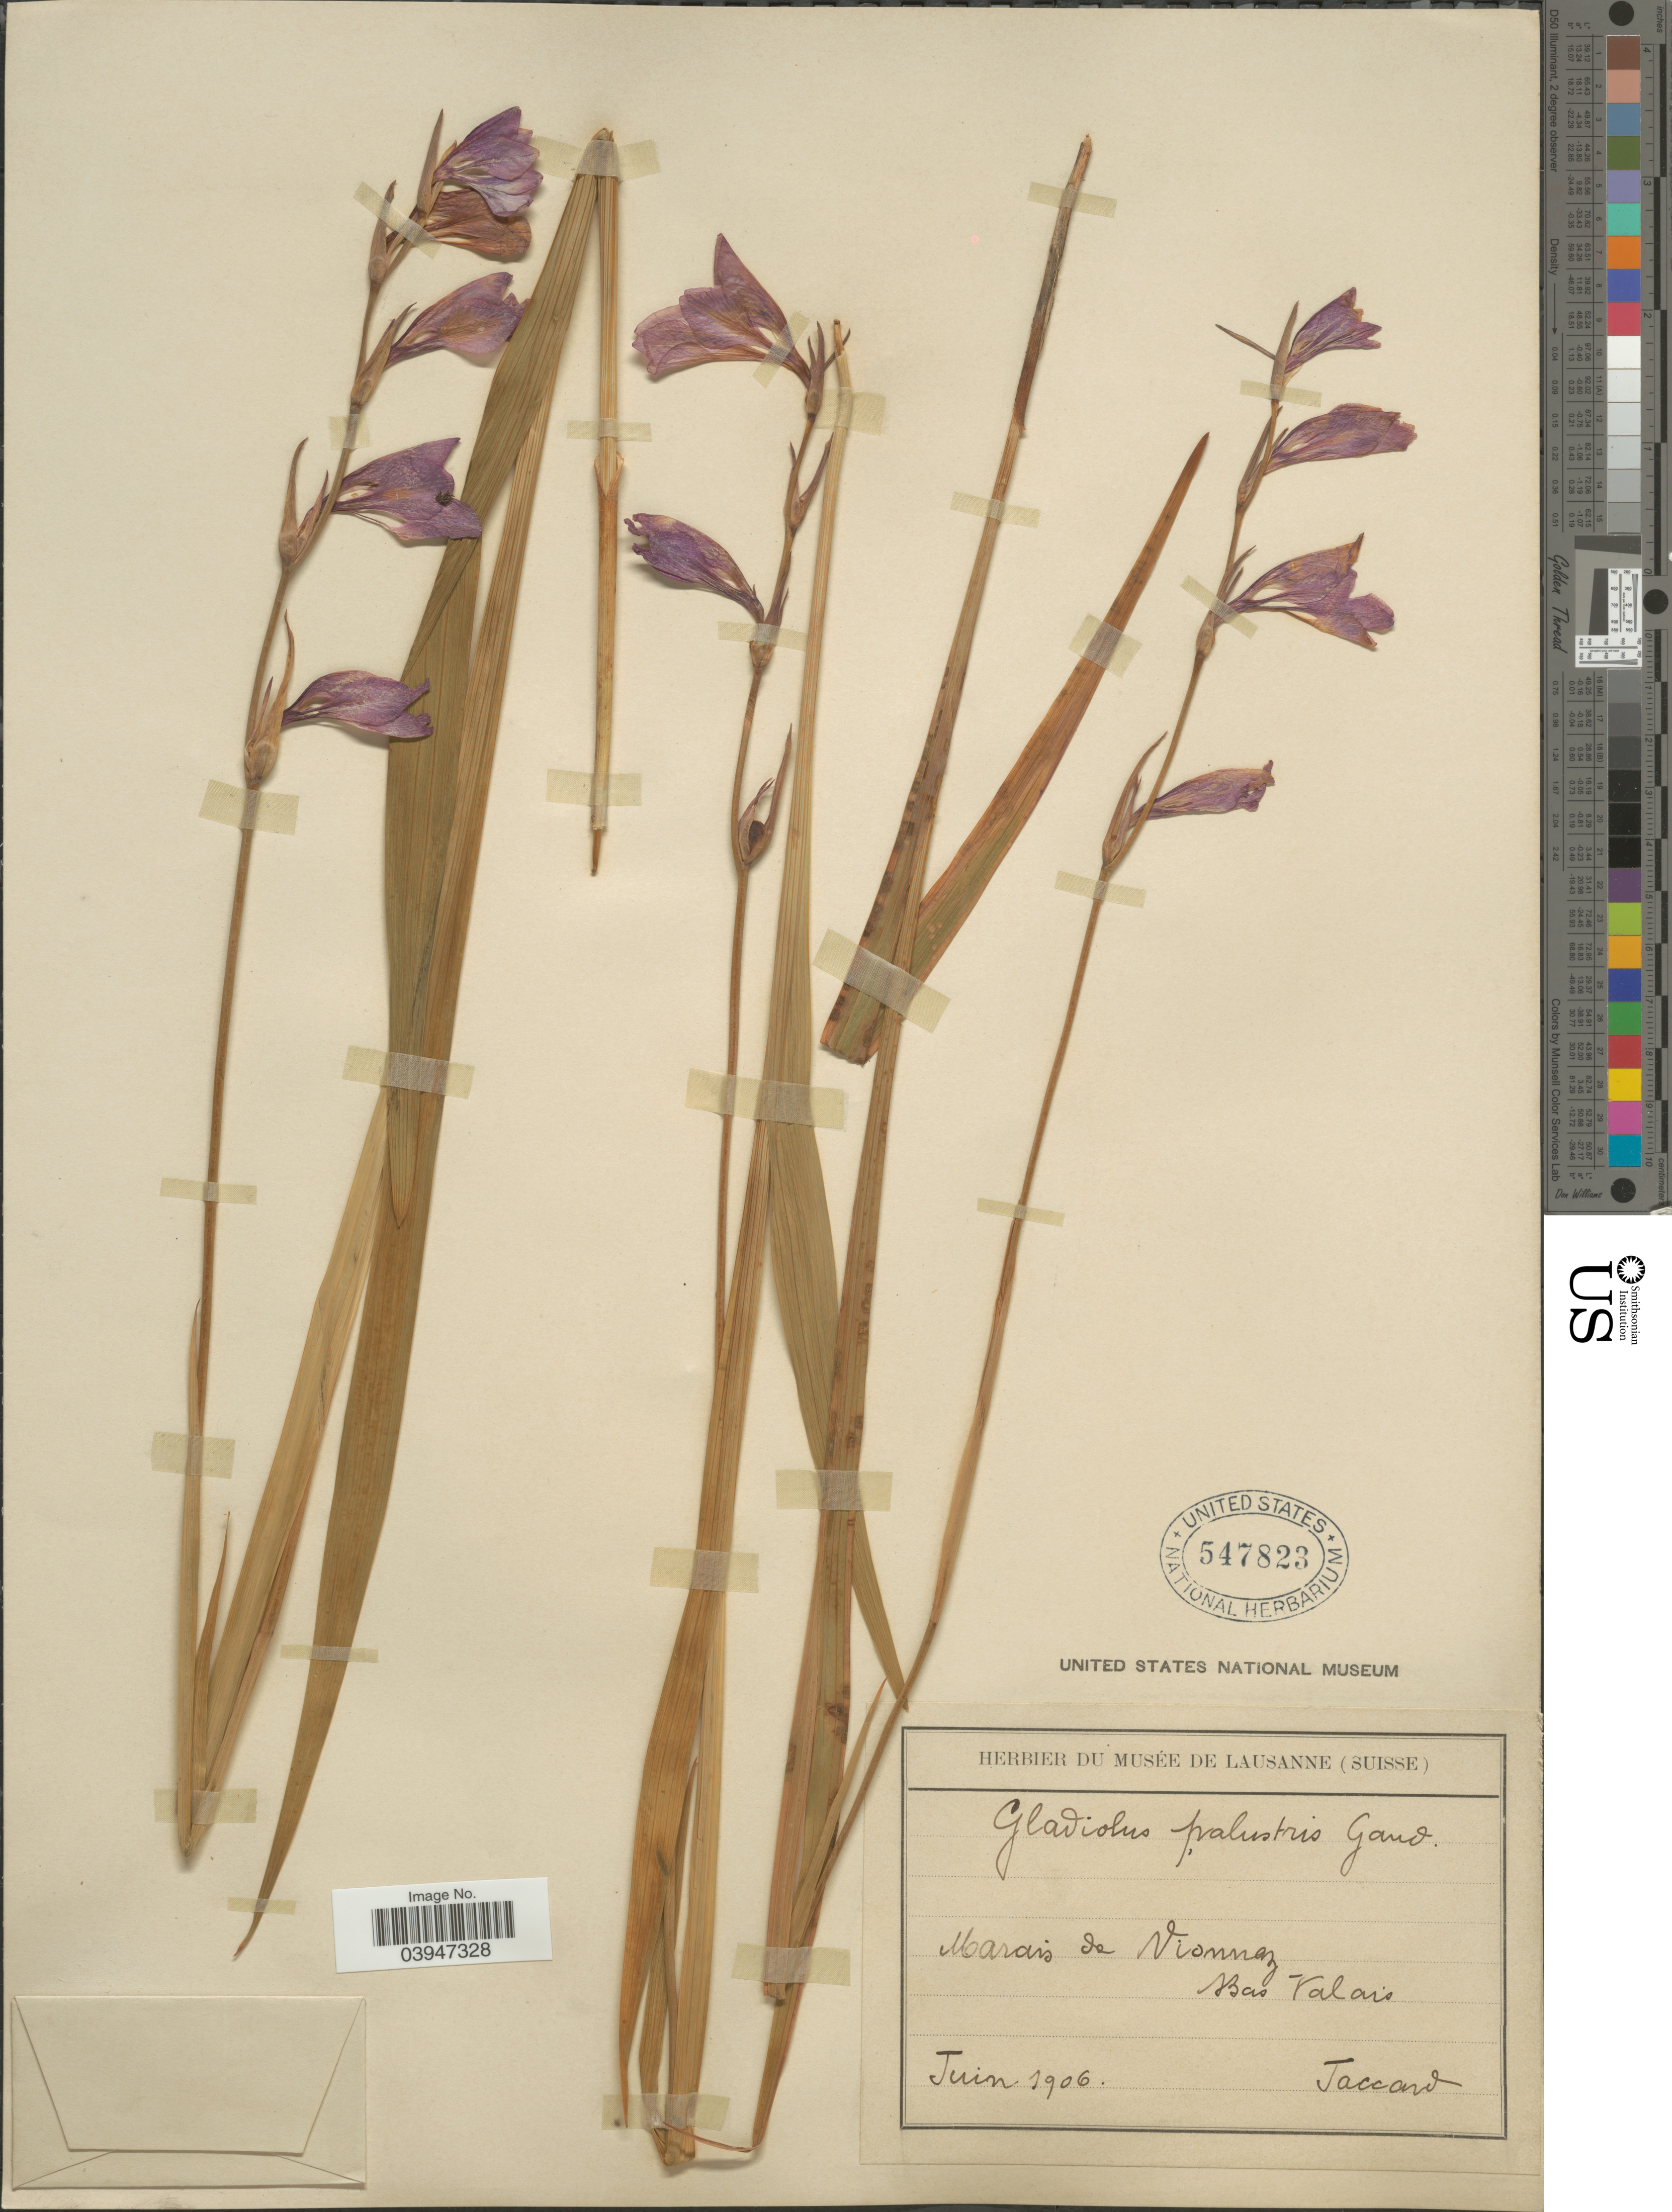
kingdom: Plantae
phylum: Tracheophyta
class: Liliopsida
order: Asparagales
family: Iridaceae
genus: Gladiolus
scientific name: Gladiolus palustris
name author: Gaudin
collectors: Jaccard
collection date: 1906-06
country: Switzerland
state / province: Valais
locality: Marais de Vionnaz. Bas Valais.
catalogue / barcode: US 547823